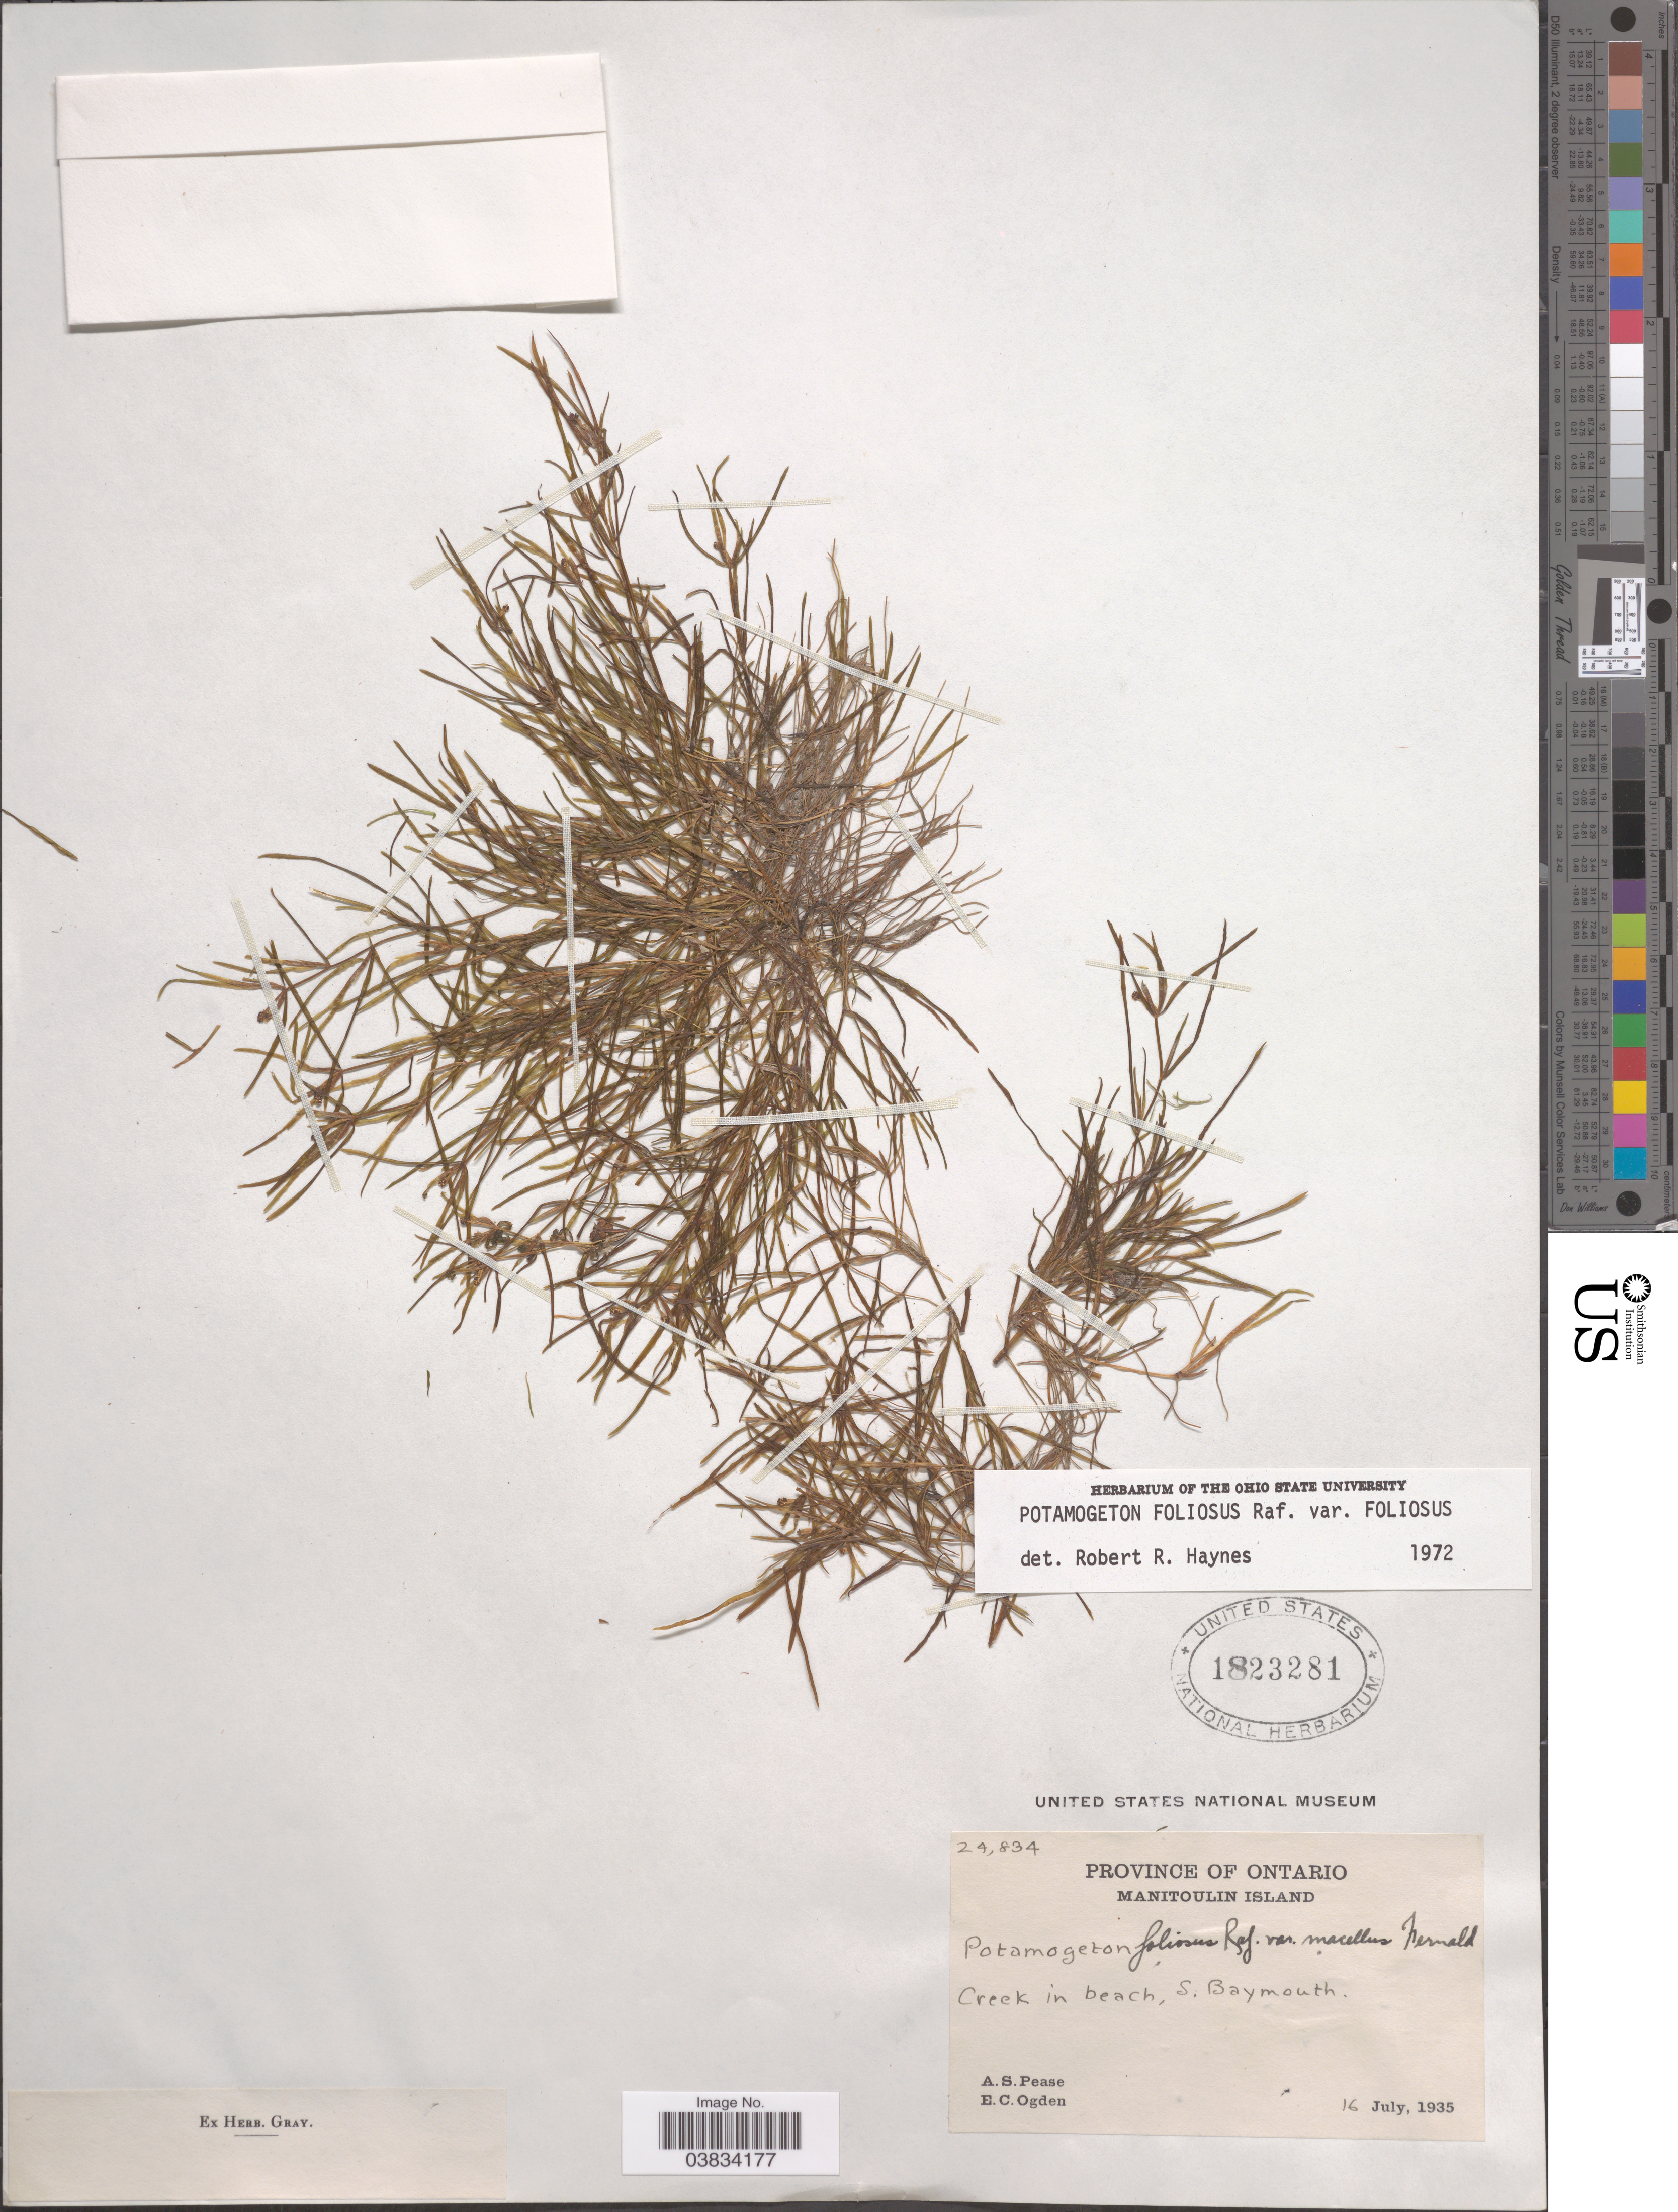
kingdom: Plantae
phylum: Tracheophyta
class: Liliopsida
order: Alismatales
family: Potamogetonaceae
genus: Potamogeton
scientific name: Potamogeton foliosus var. foliosus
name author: Raf.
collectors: A. S. Pease & E. Ogden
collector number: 24834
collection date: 1935-07-16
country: Canada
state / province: Ontario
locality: Manitoulin Island. Creek in beach, S. Baymouth.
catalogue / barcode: US 1823281